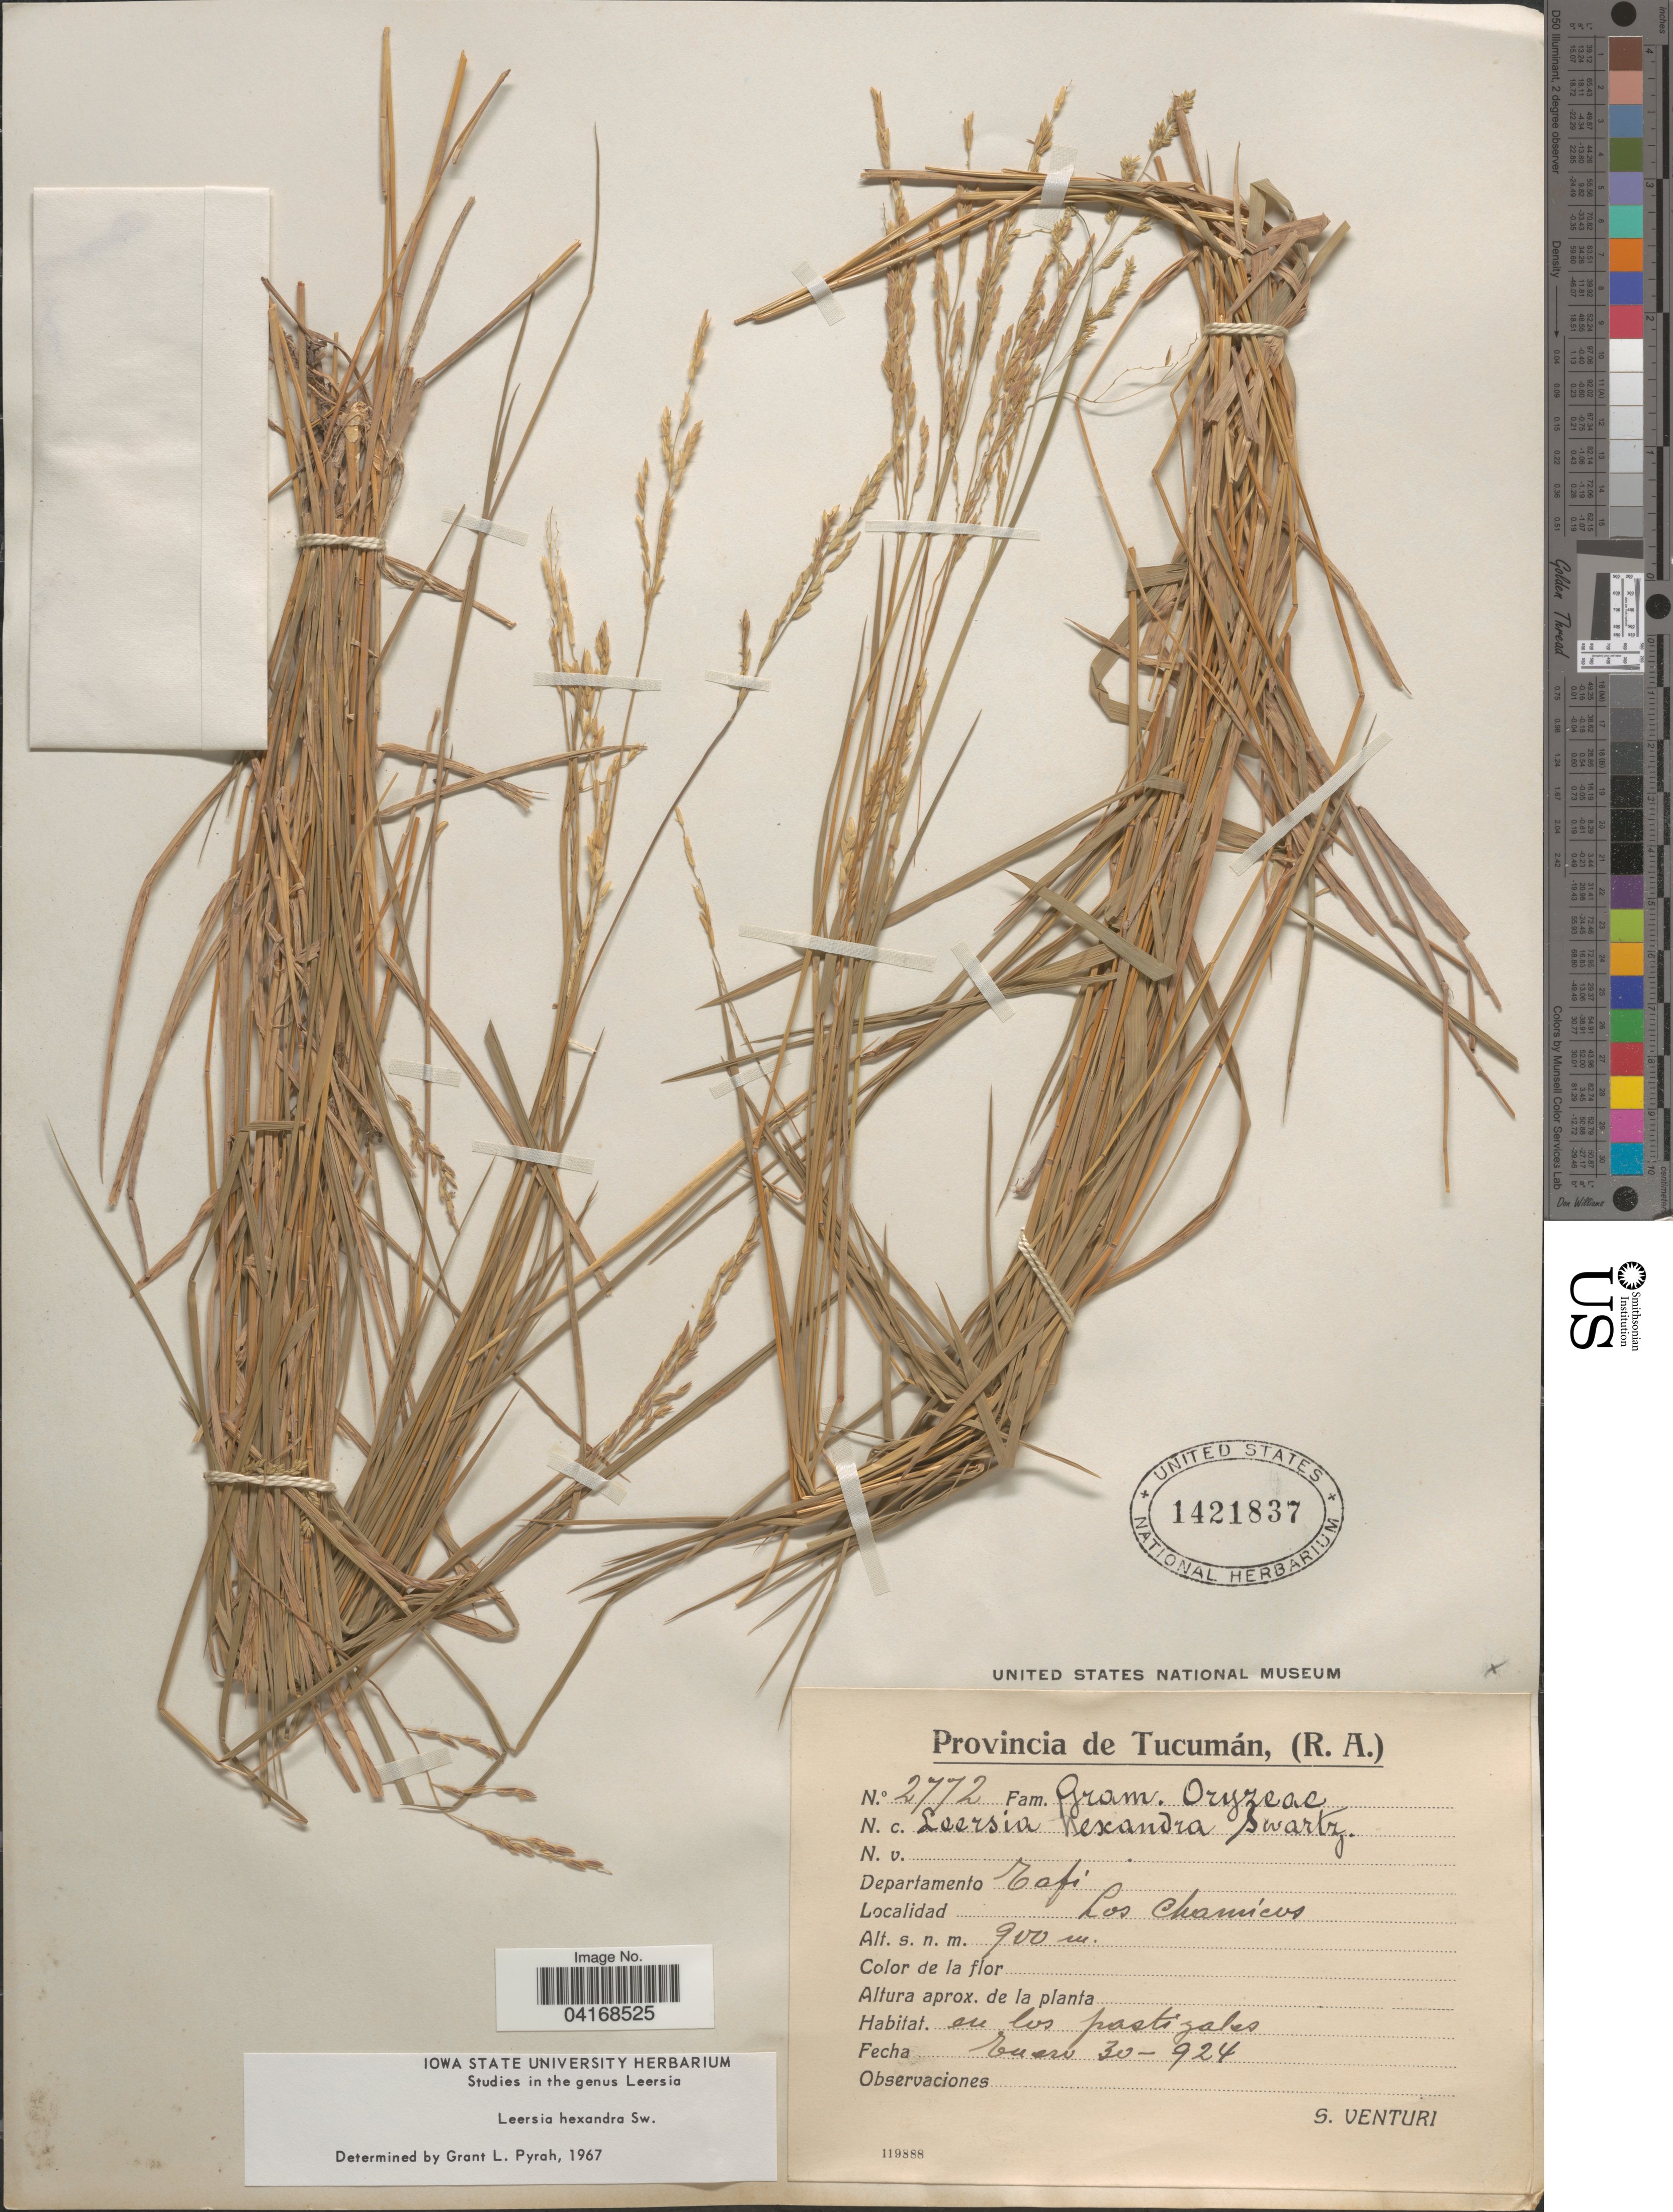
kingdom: Plantae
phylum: Tracheophyta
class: Liliopsida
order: Poales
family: Poaceae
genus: Leersia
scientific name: Leersia hexandra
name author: Sw.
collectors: S. Venturi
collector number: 2772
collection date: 1924-01-30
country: Argentina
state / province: Tucuman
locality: (R. A). Departamento Tafi. Los Chamicos.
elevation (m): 900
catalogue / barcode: US 1421837